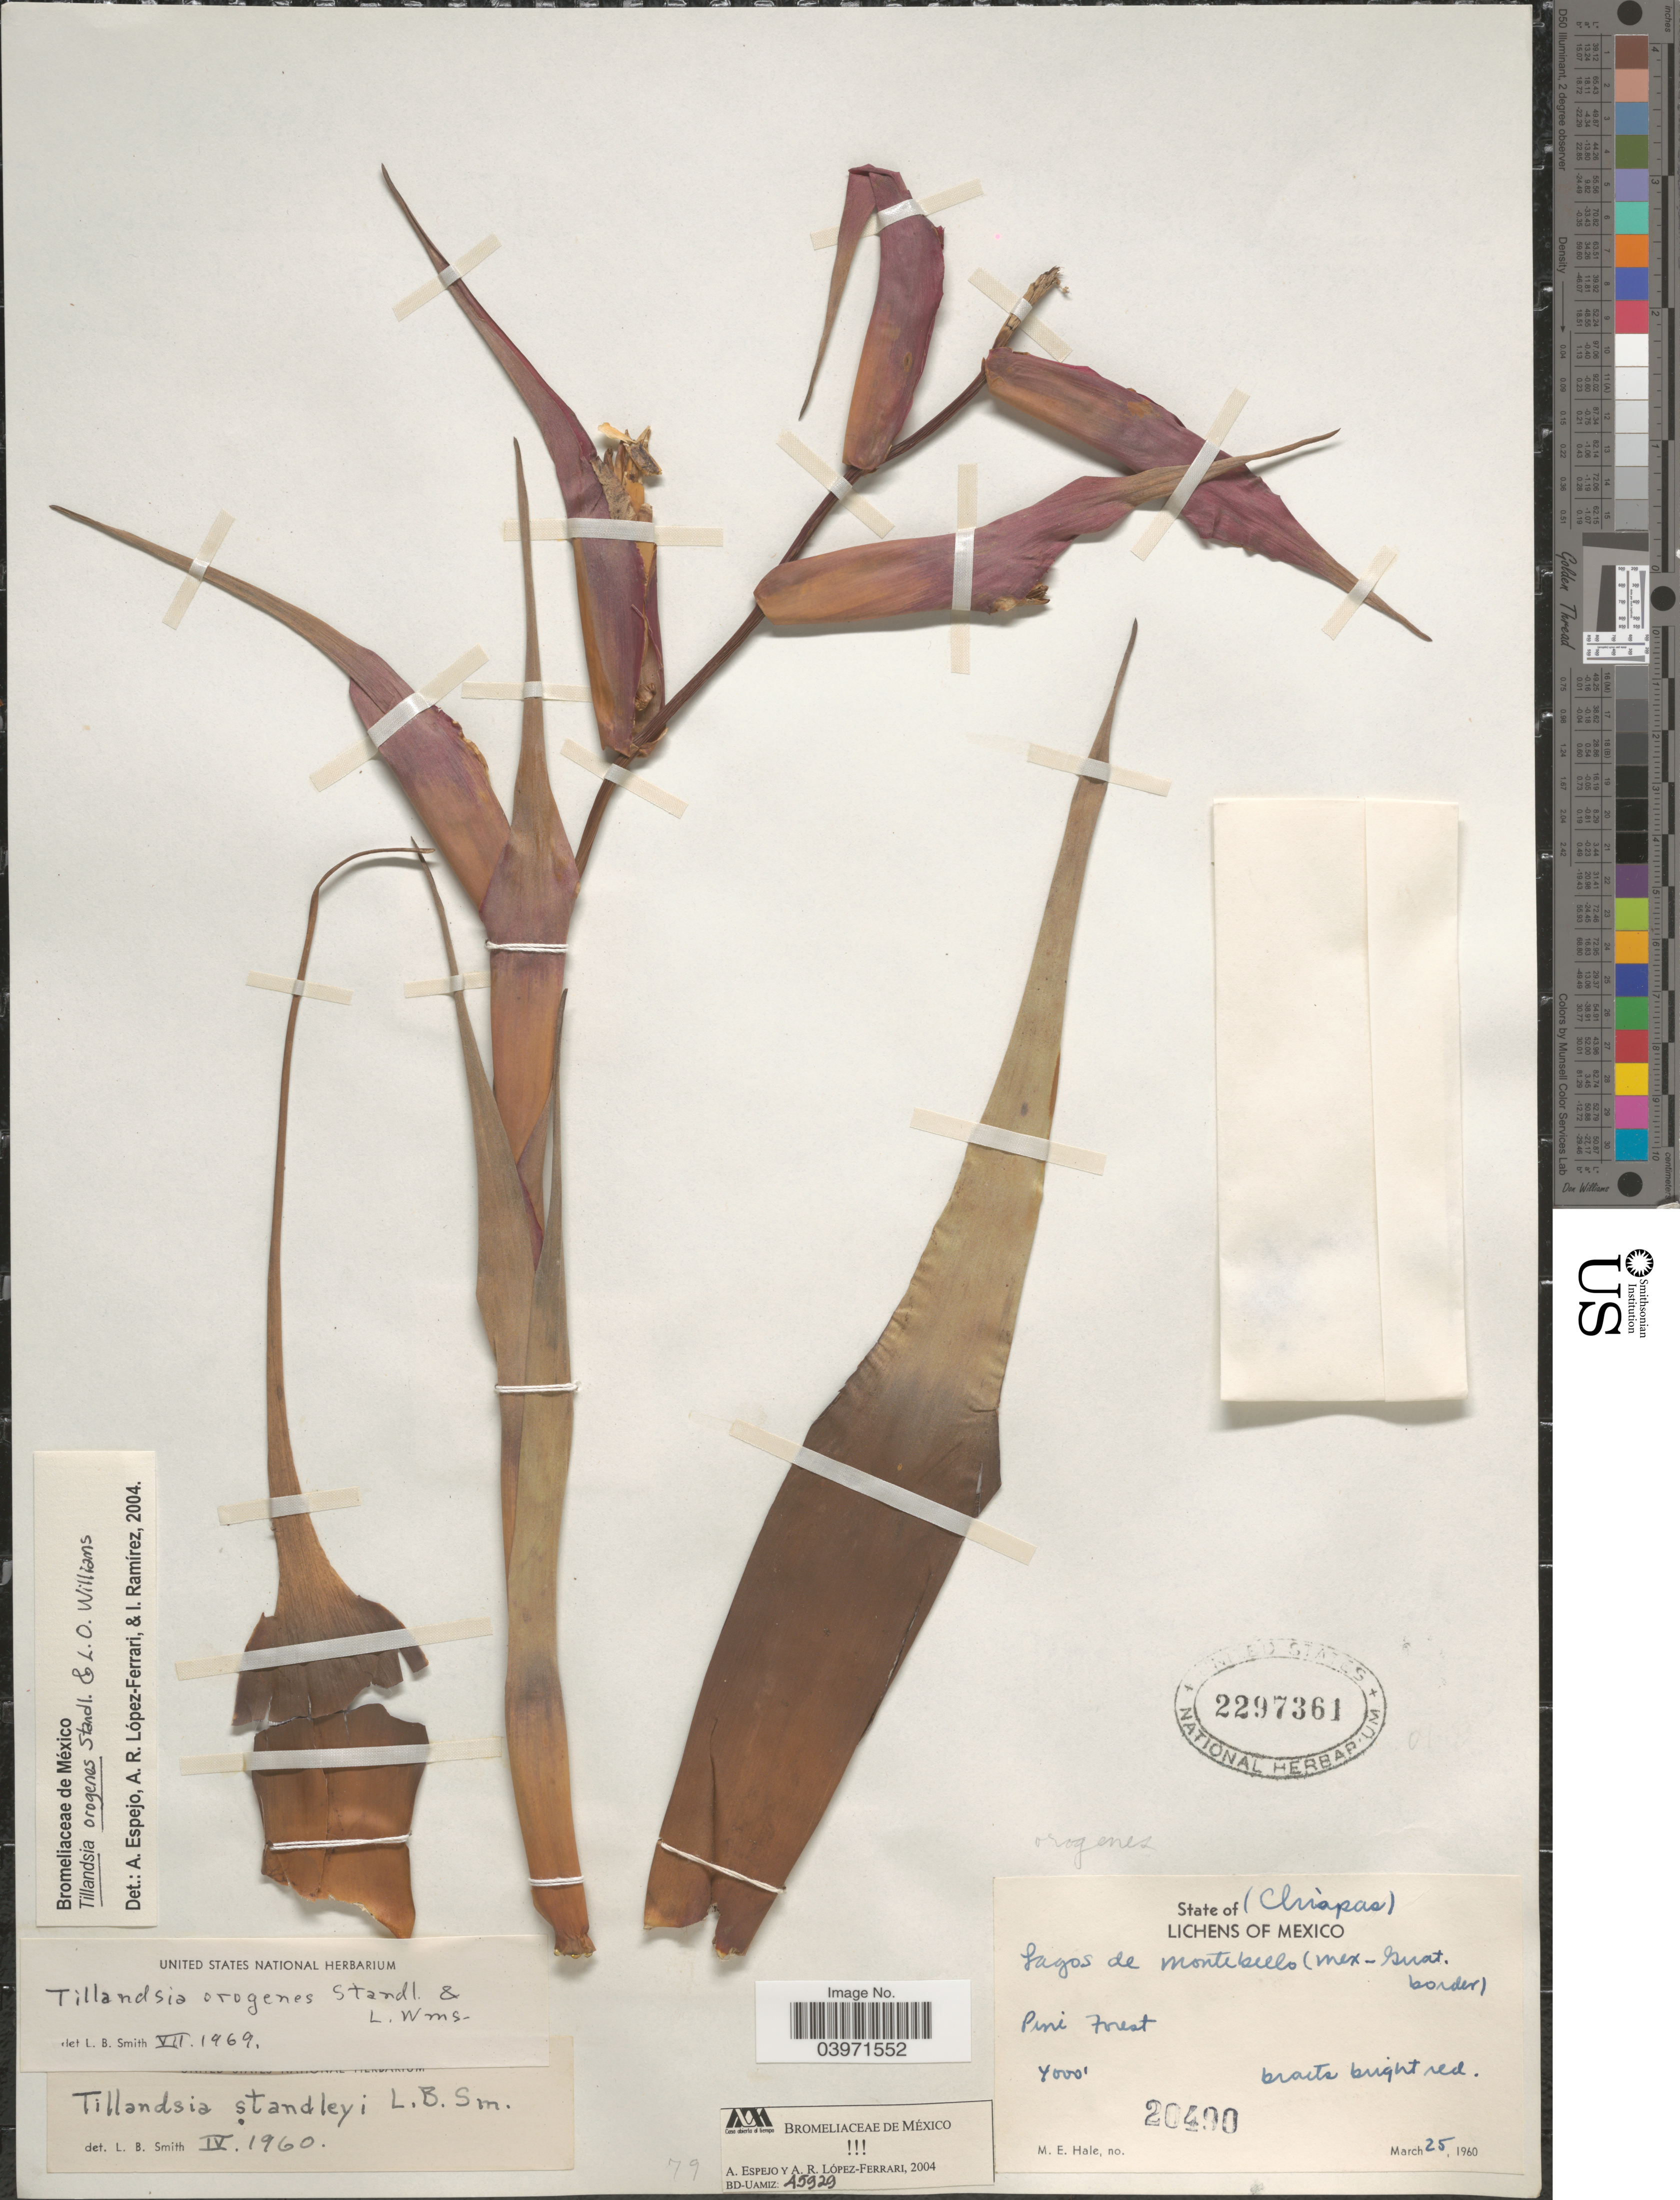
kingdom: Plantae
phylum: Tracheophyta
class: Liliopsida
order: Poales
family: Bromeliaceae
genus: Tillandsia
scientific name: Tillandsia orogenes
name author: Standl. & L.O. Williams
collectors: M. Hale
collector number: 20490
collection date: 1960-03-25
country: Mexico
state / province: Chiapas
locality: Lichens of Mexico.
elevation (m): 1219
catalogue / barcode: US 2297361